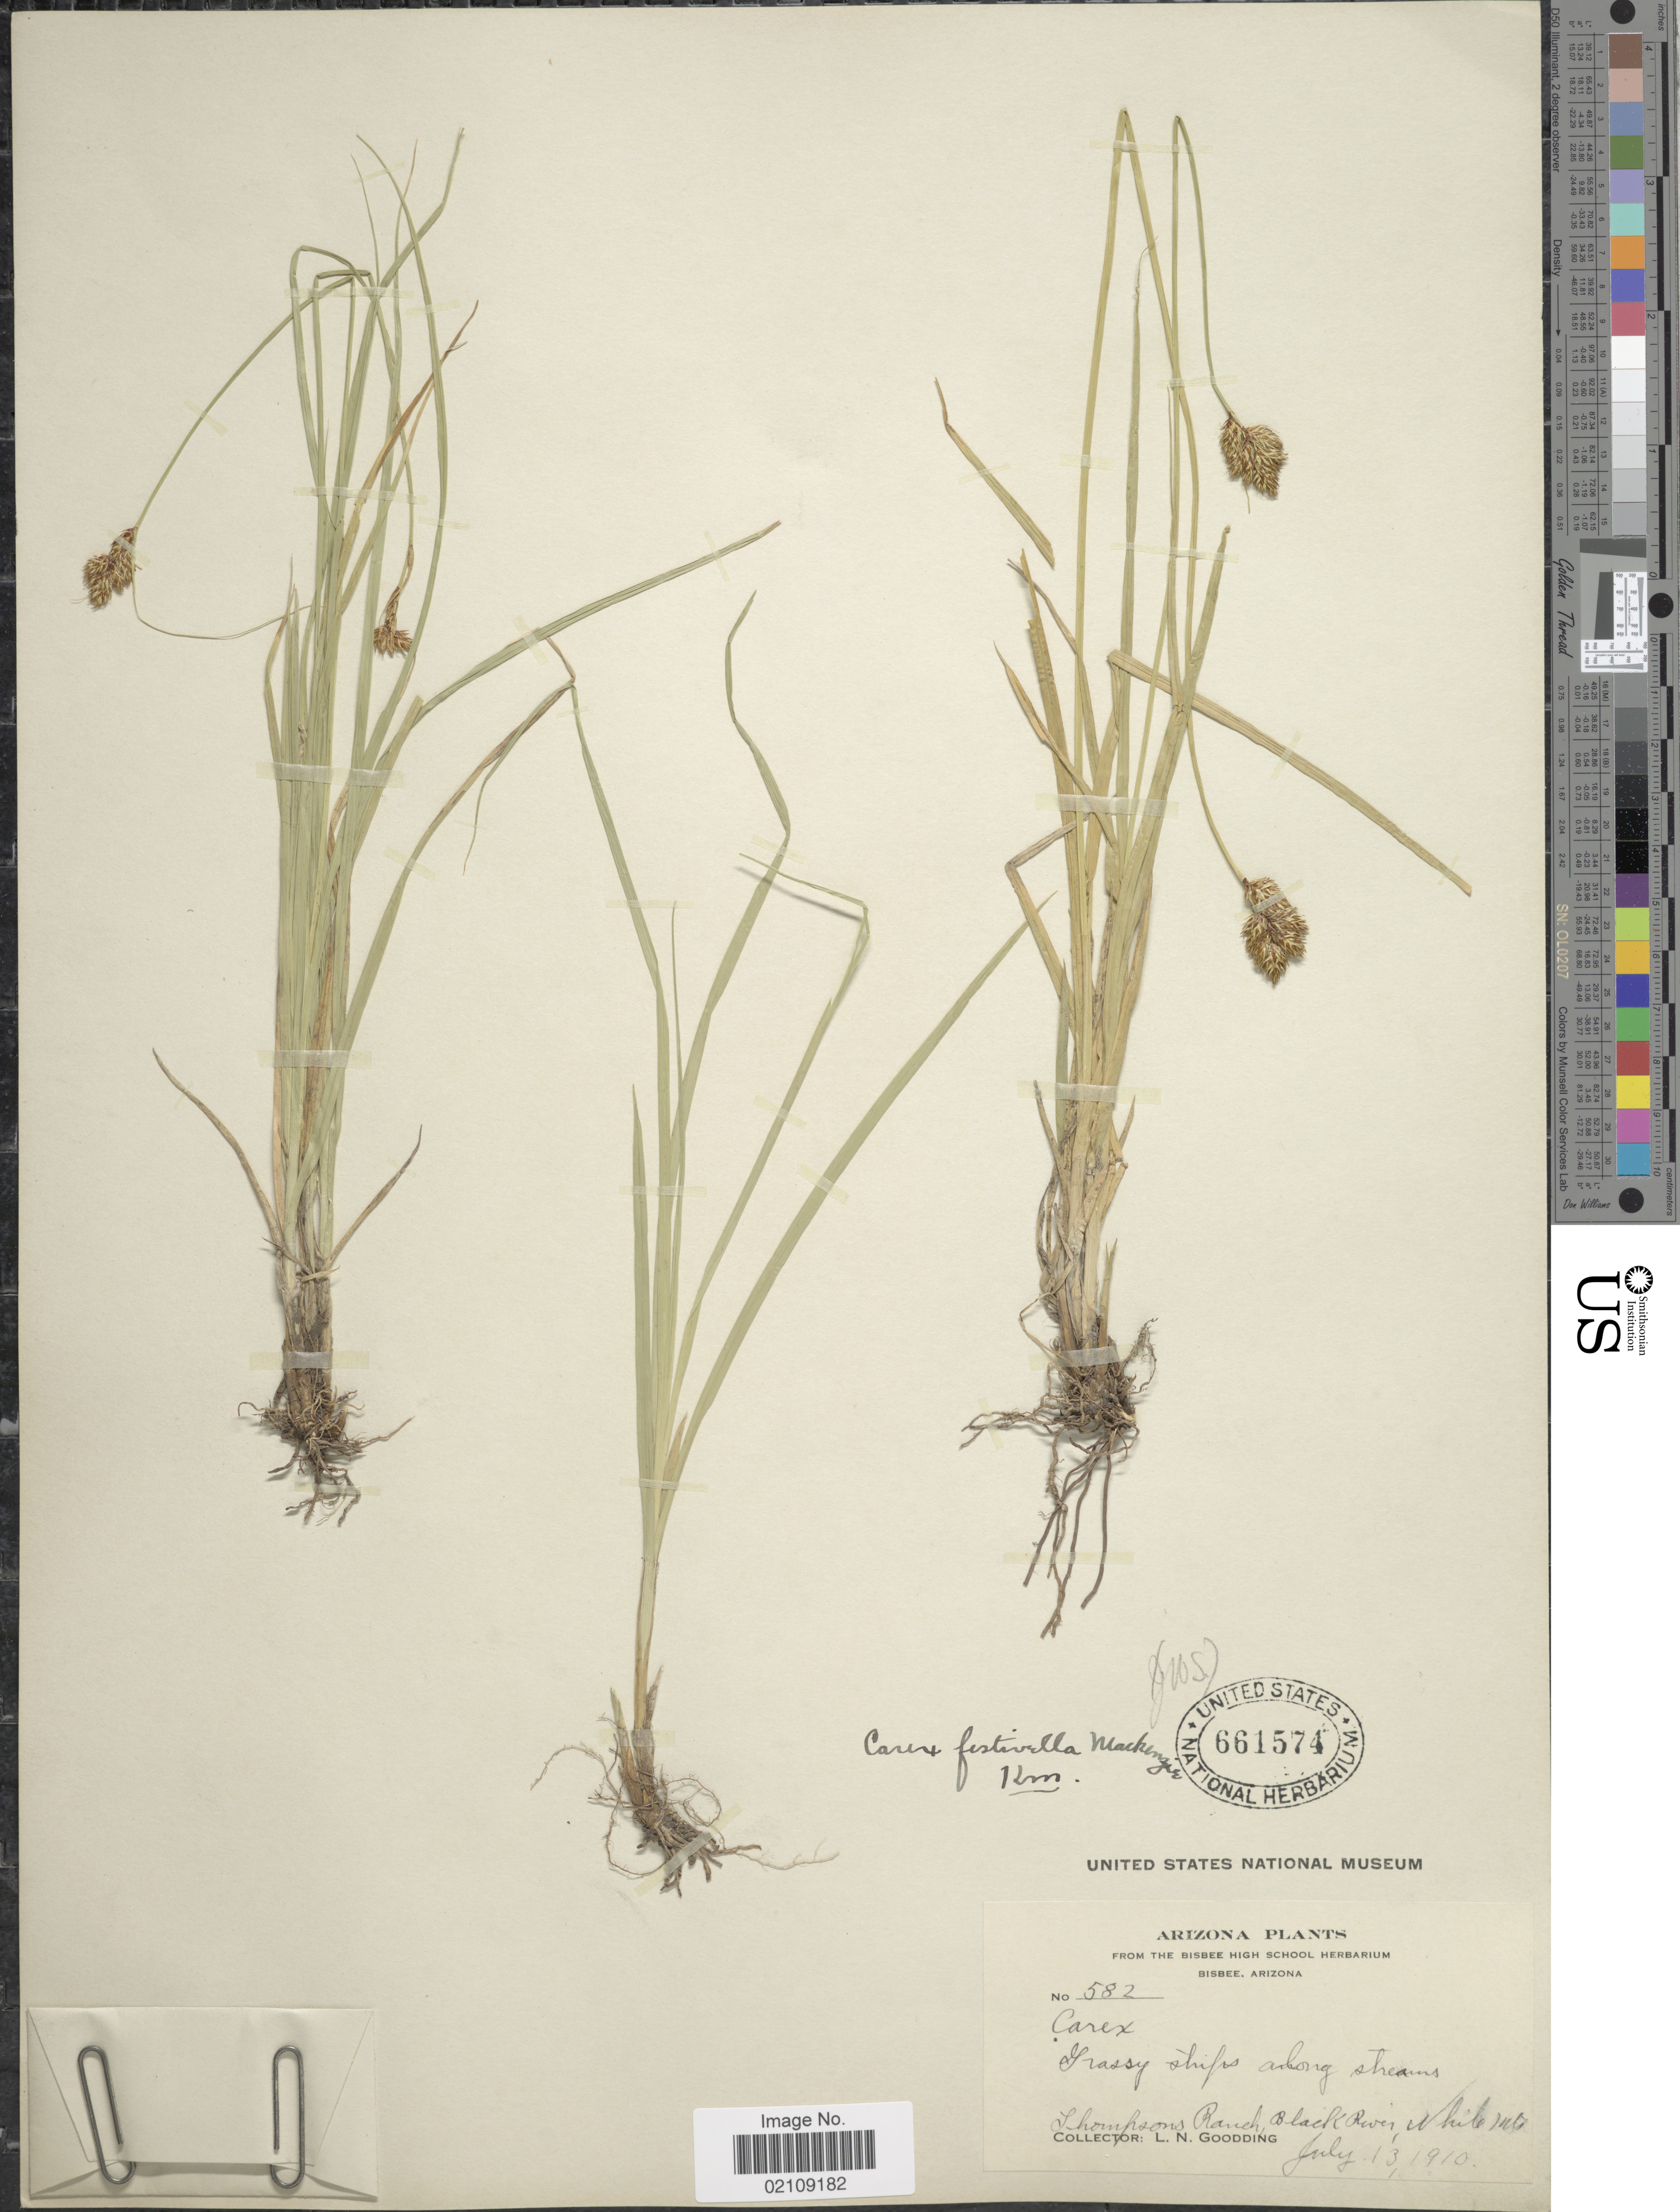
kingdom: Plantae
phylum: Tracheophyta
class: Liliopsida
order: Poales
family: Cyperaceae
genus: Carex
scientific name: Carex microptera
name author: Mack.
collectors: L. N. Goodding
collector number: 582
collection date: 1910-07-13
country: United States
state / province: Arizona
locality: Thompsons Ranch, Black River, White Mts.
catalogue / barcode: US 661574